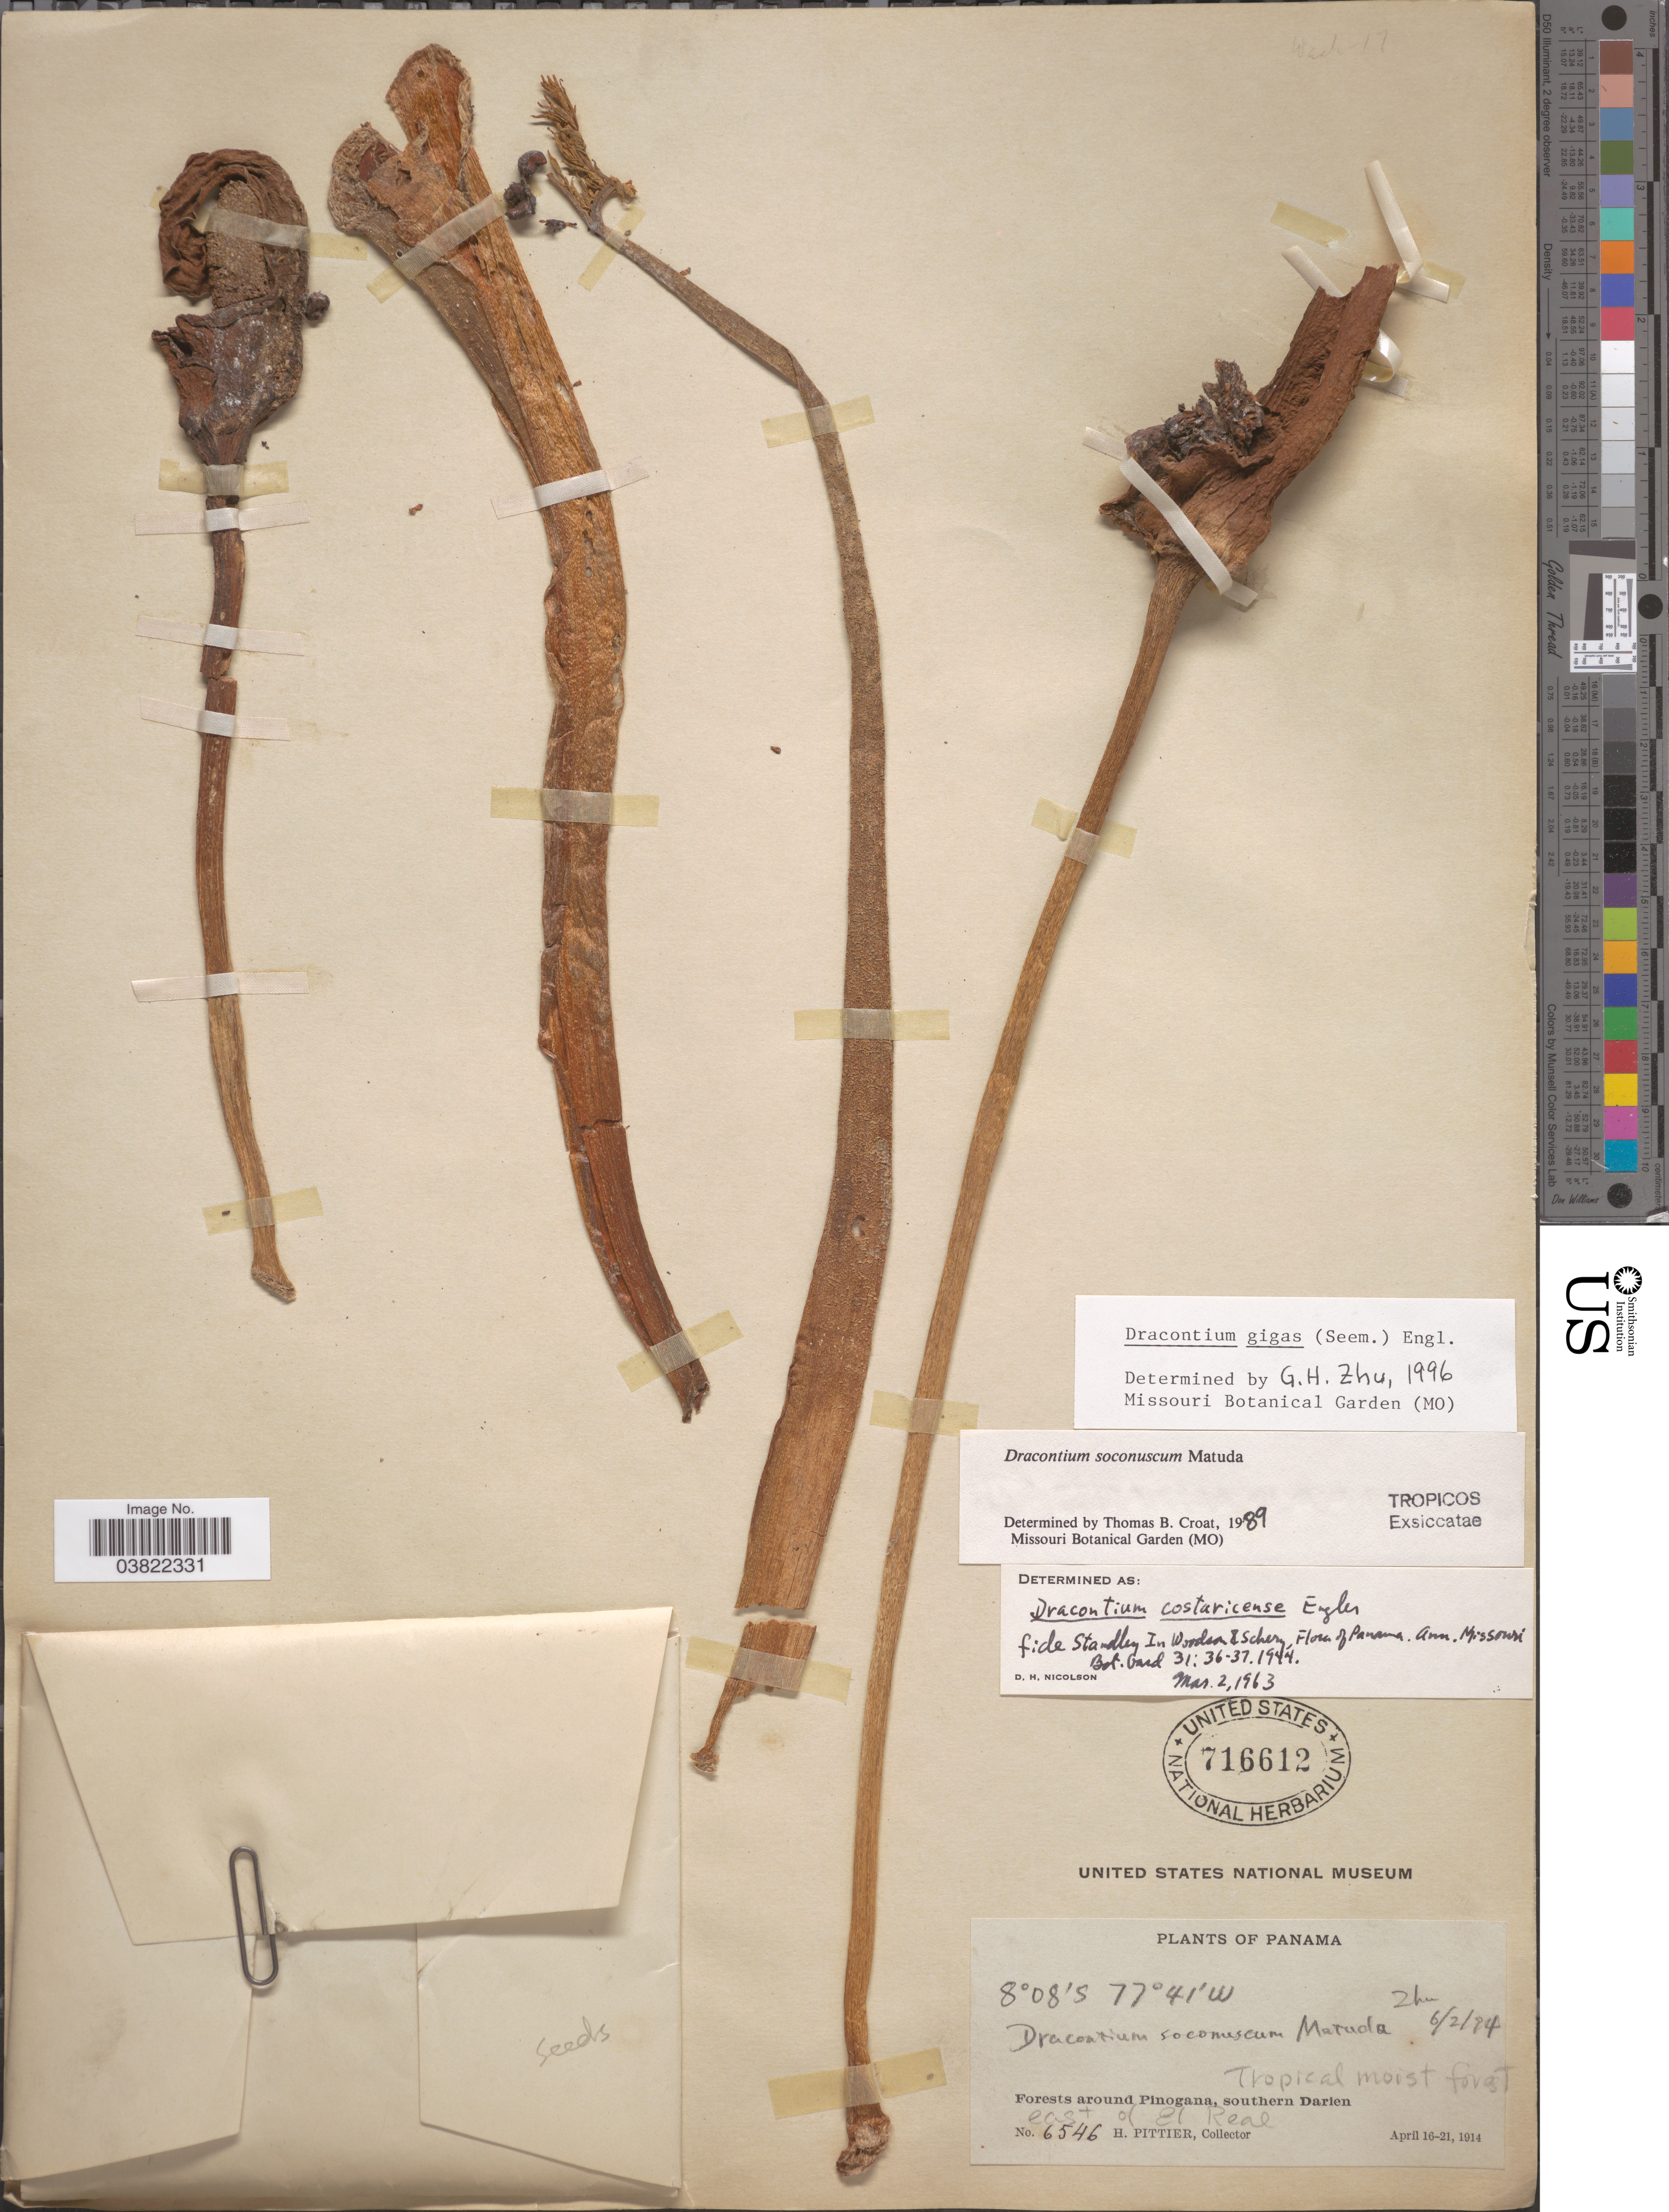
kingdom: Plantae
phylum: Tracheophyta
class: Liliopsida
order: Alismatales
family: Araceae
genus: Dracontium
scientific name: Dracontium gigas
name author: (Seem.) Engl.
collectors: H. F. Pittier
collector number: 6546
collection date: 1914-04-16/1914-04-21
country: Panama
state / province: Darien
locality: Tropical moist forest. Forests around Pinogana, southern Darien. East of El Real.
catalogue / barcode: US 716612